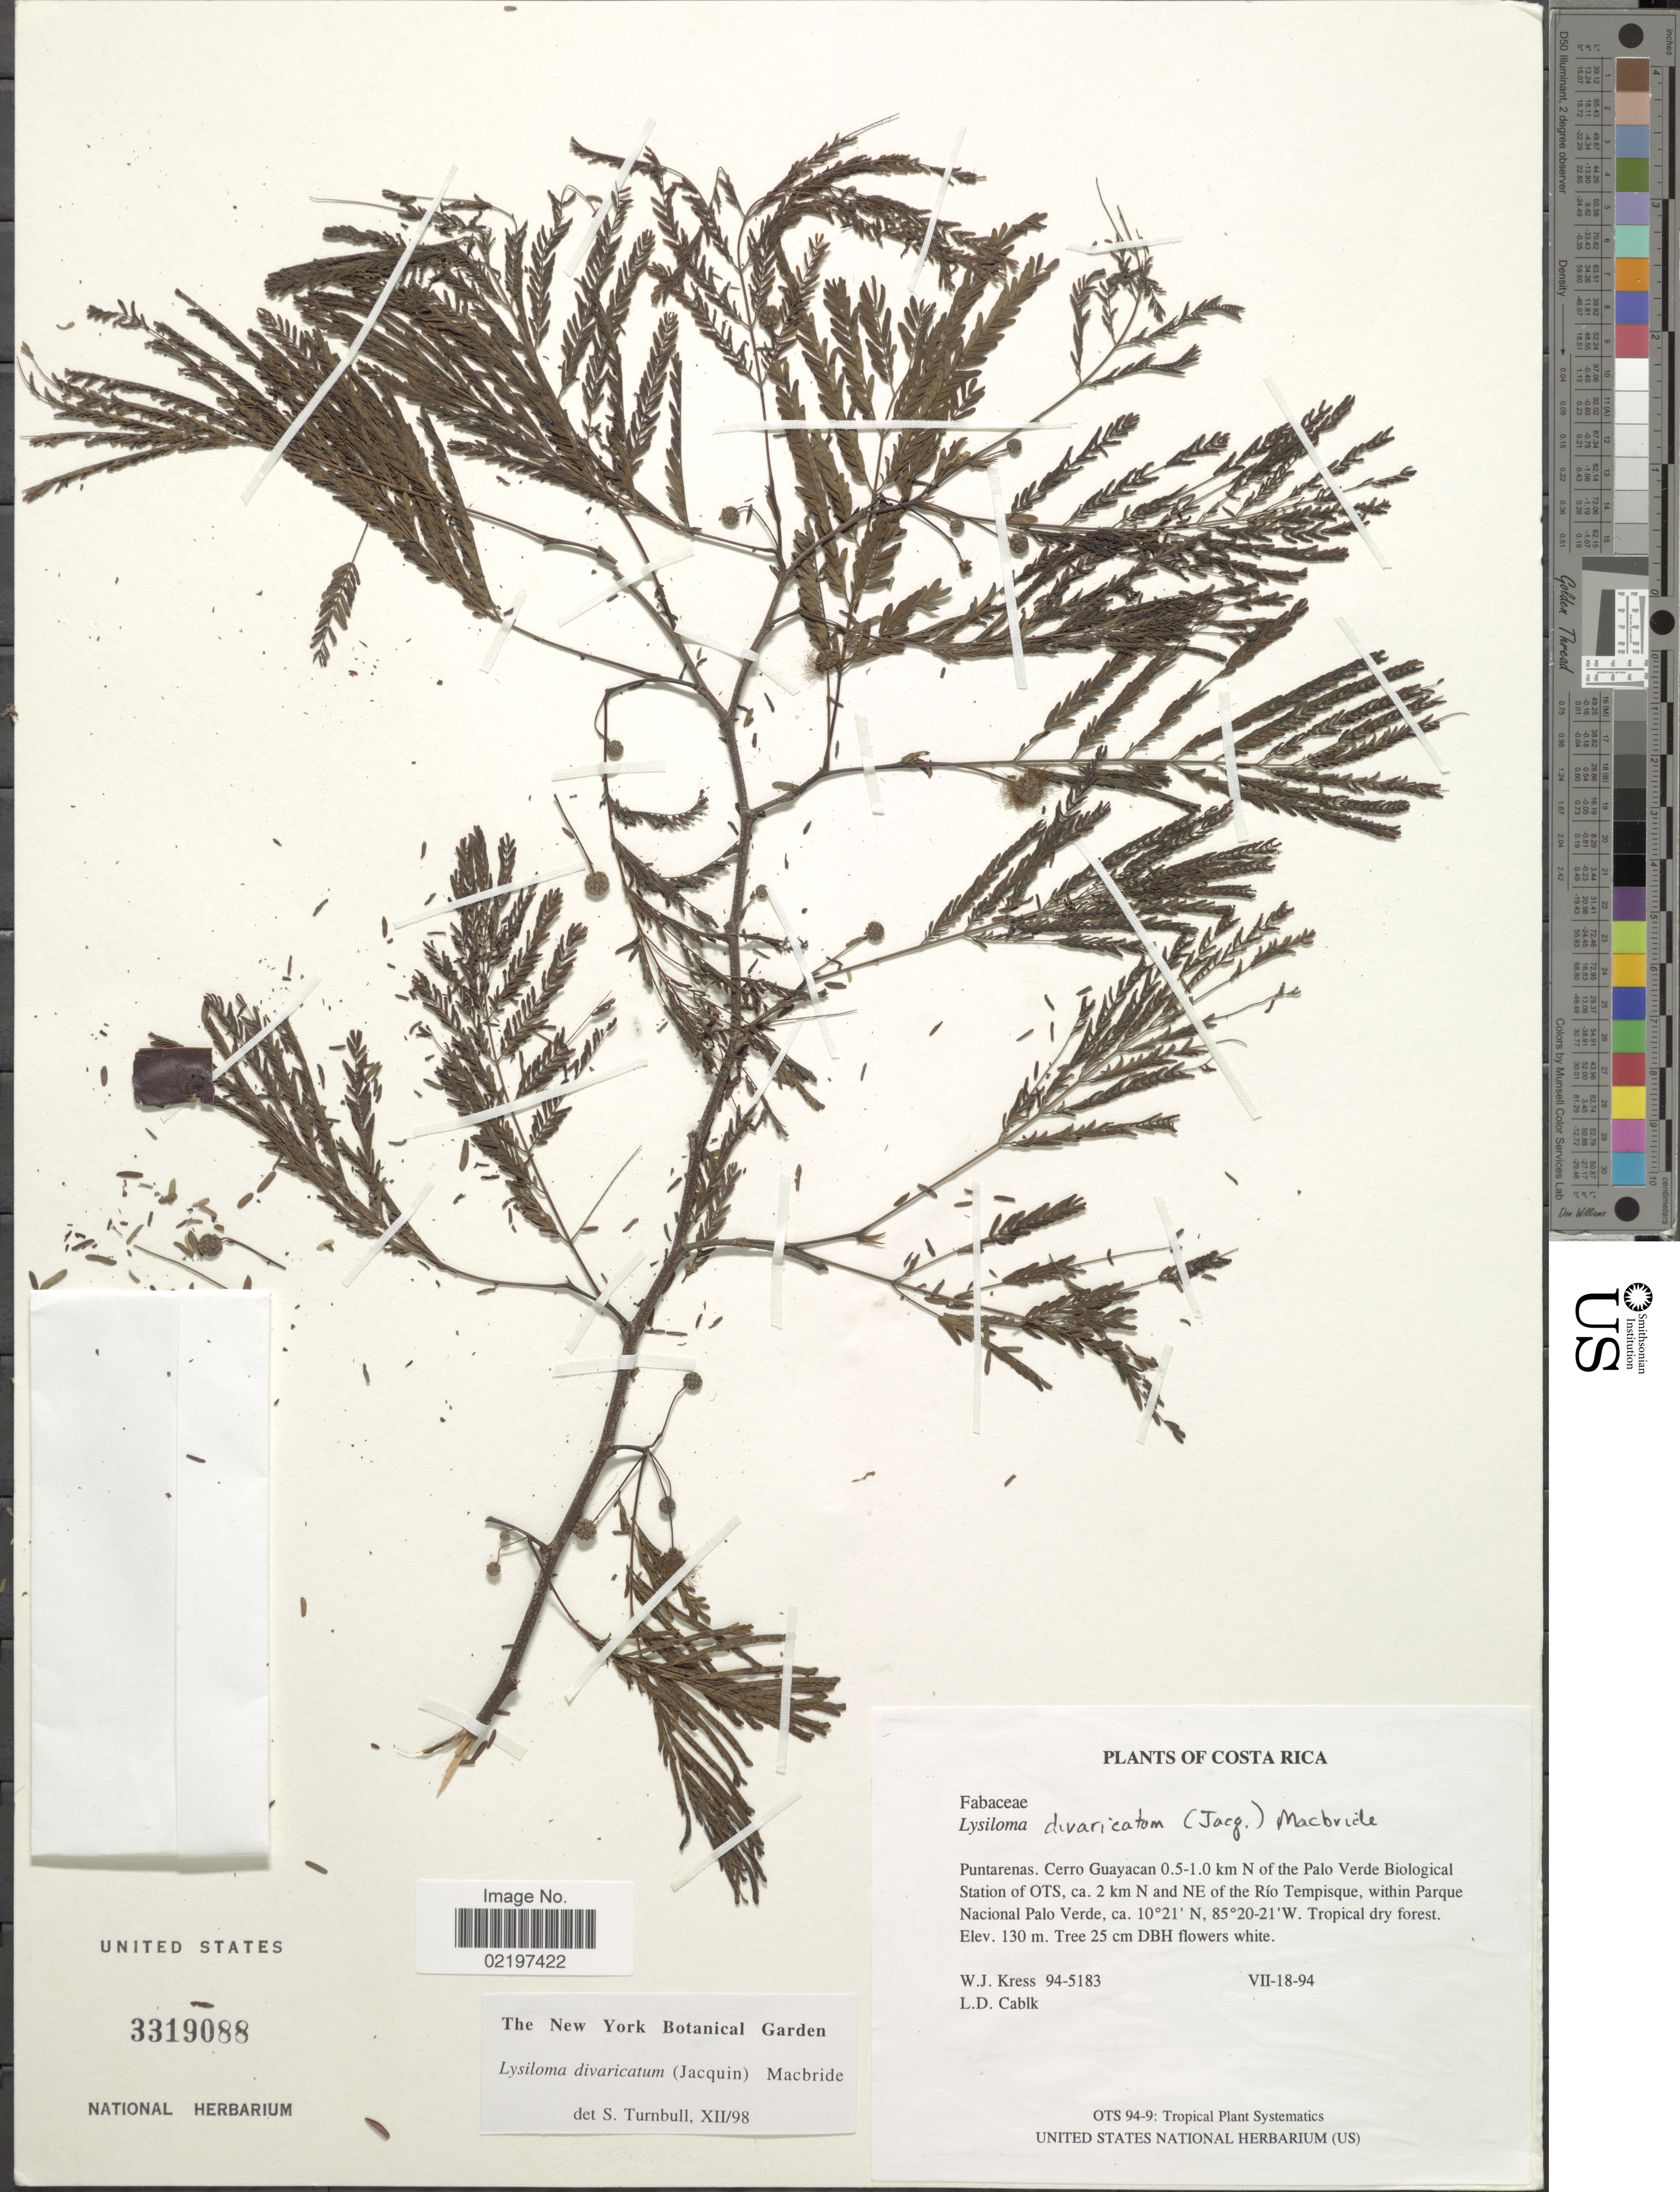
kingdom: Plantae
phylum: Tracheophyta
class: Magnoliopsida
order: Fabales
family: Fabaceae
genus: Lysiloma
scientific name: Lysiloma divaricatum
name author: (Jacq.) J.F. Macbr.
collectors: W. J. Kress & L. Cablk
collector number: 94-5183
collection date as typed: Transcribed d/m/y: 18/7/94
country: Costa Rica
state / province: Puntarenas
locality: Cerro Cuayacan 0.5-1.0 km N of the Palo Verde Biological Stations of OTS, ca. 2 km N and NE of the Río Tempisque, within Parque Nacional Palo Verdo, tropical dry forest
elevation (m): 130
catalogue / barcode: US 3319088